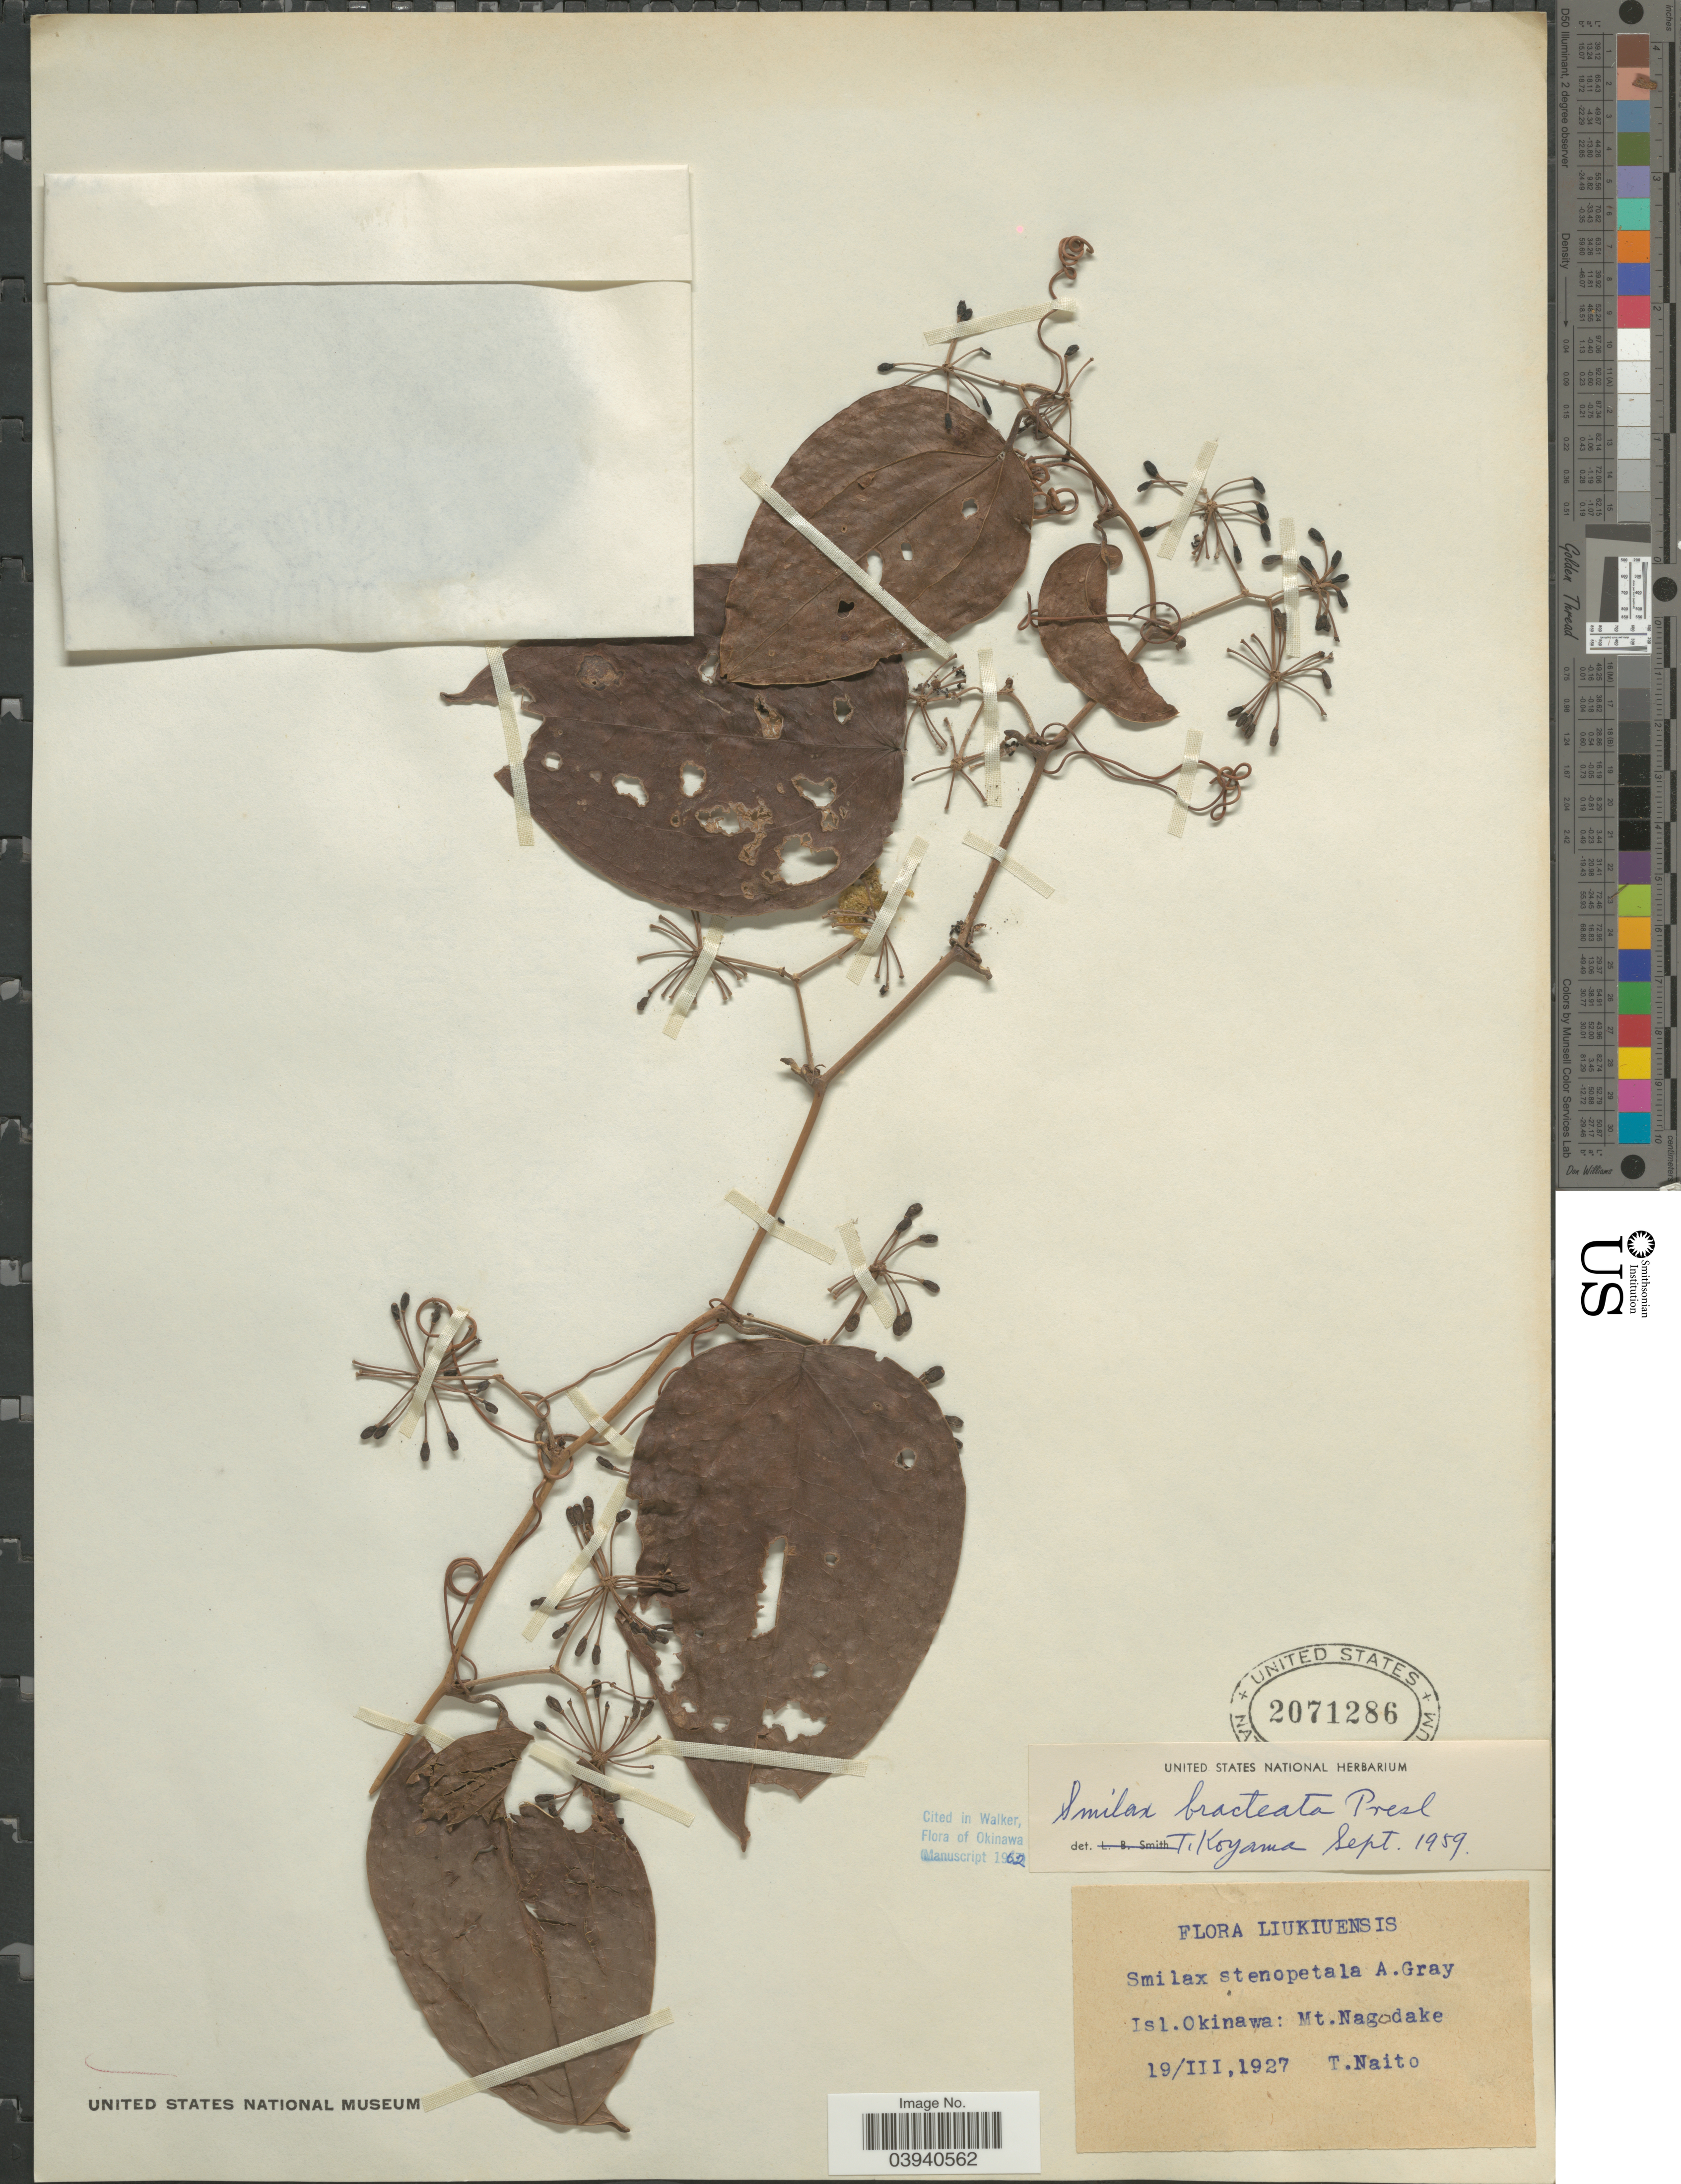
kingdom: Plantae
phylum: Tracheophyta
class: Liliopsida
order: Liliales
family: Smilacaceae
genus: Smilax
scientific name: Smilax bracteata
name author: C. Presl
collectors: T. Naito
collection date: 1927-03-19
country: Japan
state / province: Okinawa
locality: Liukiuensis. Isl.Okinawa: Mt.Nagodake.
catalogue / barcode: US 2071286